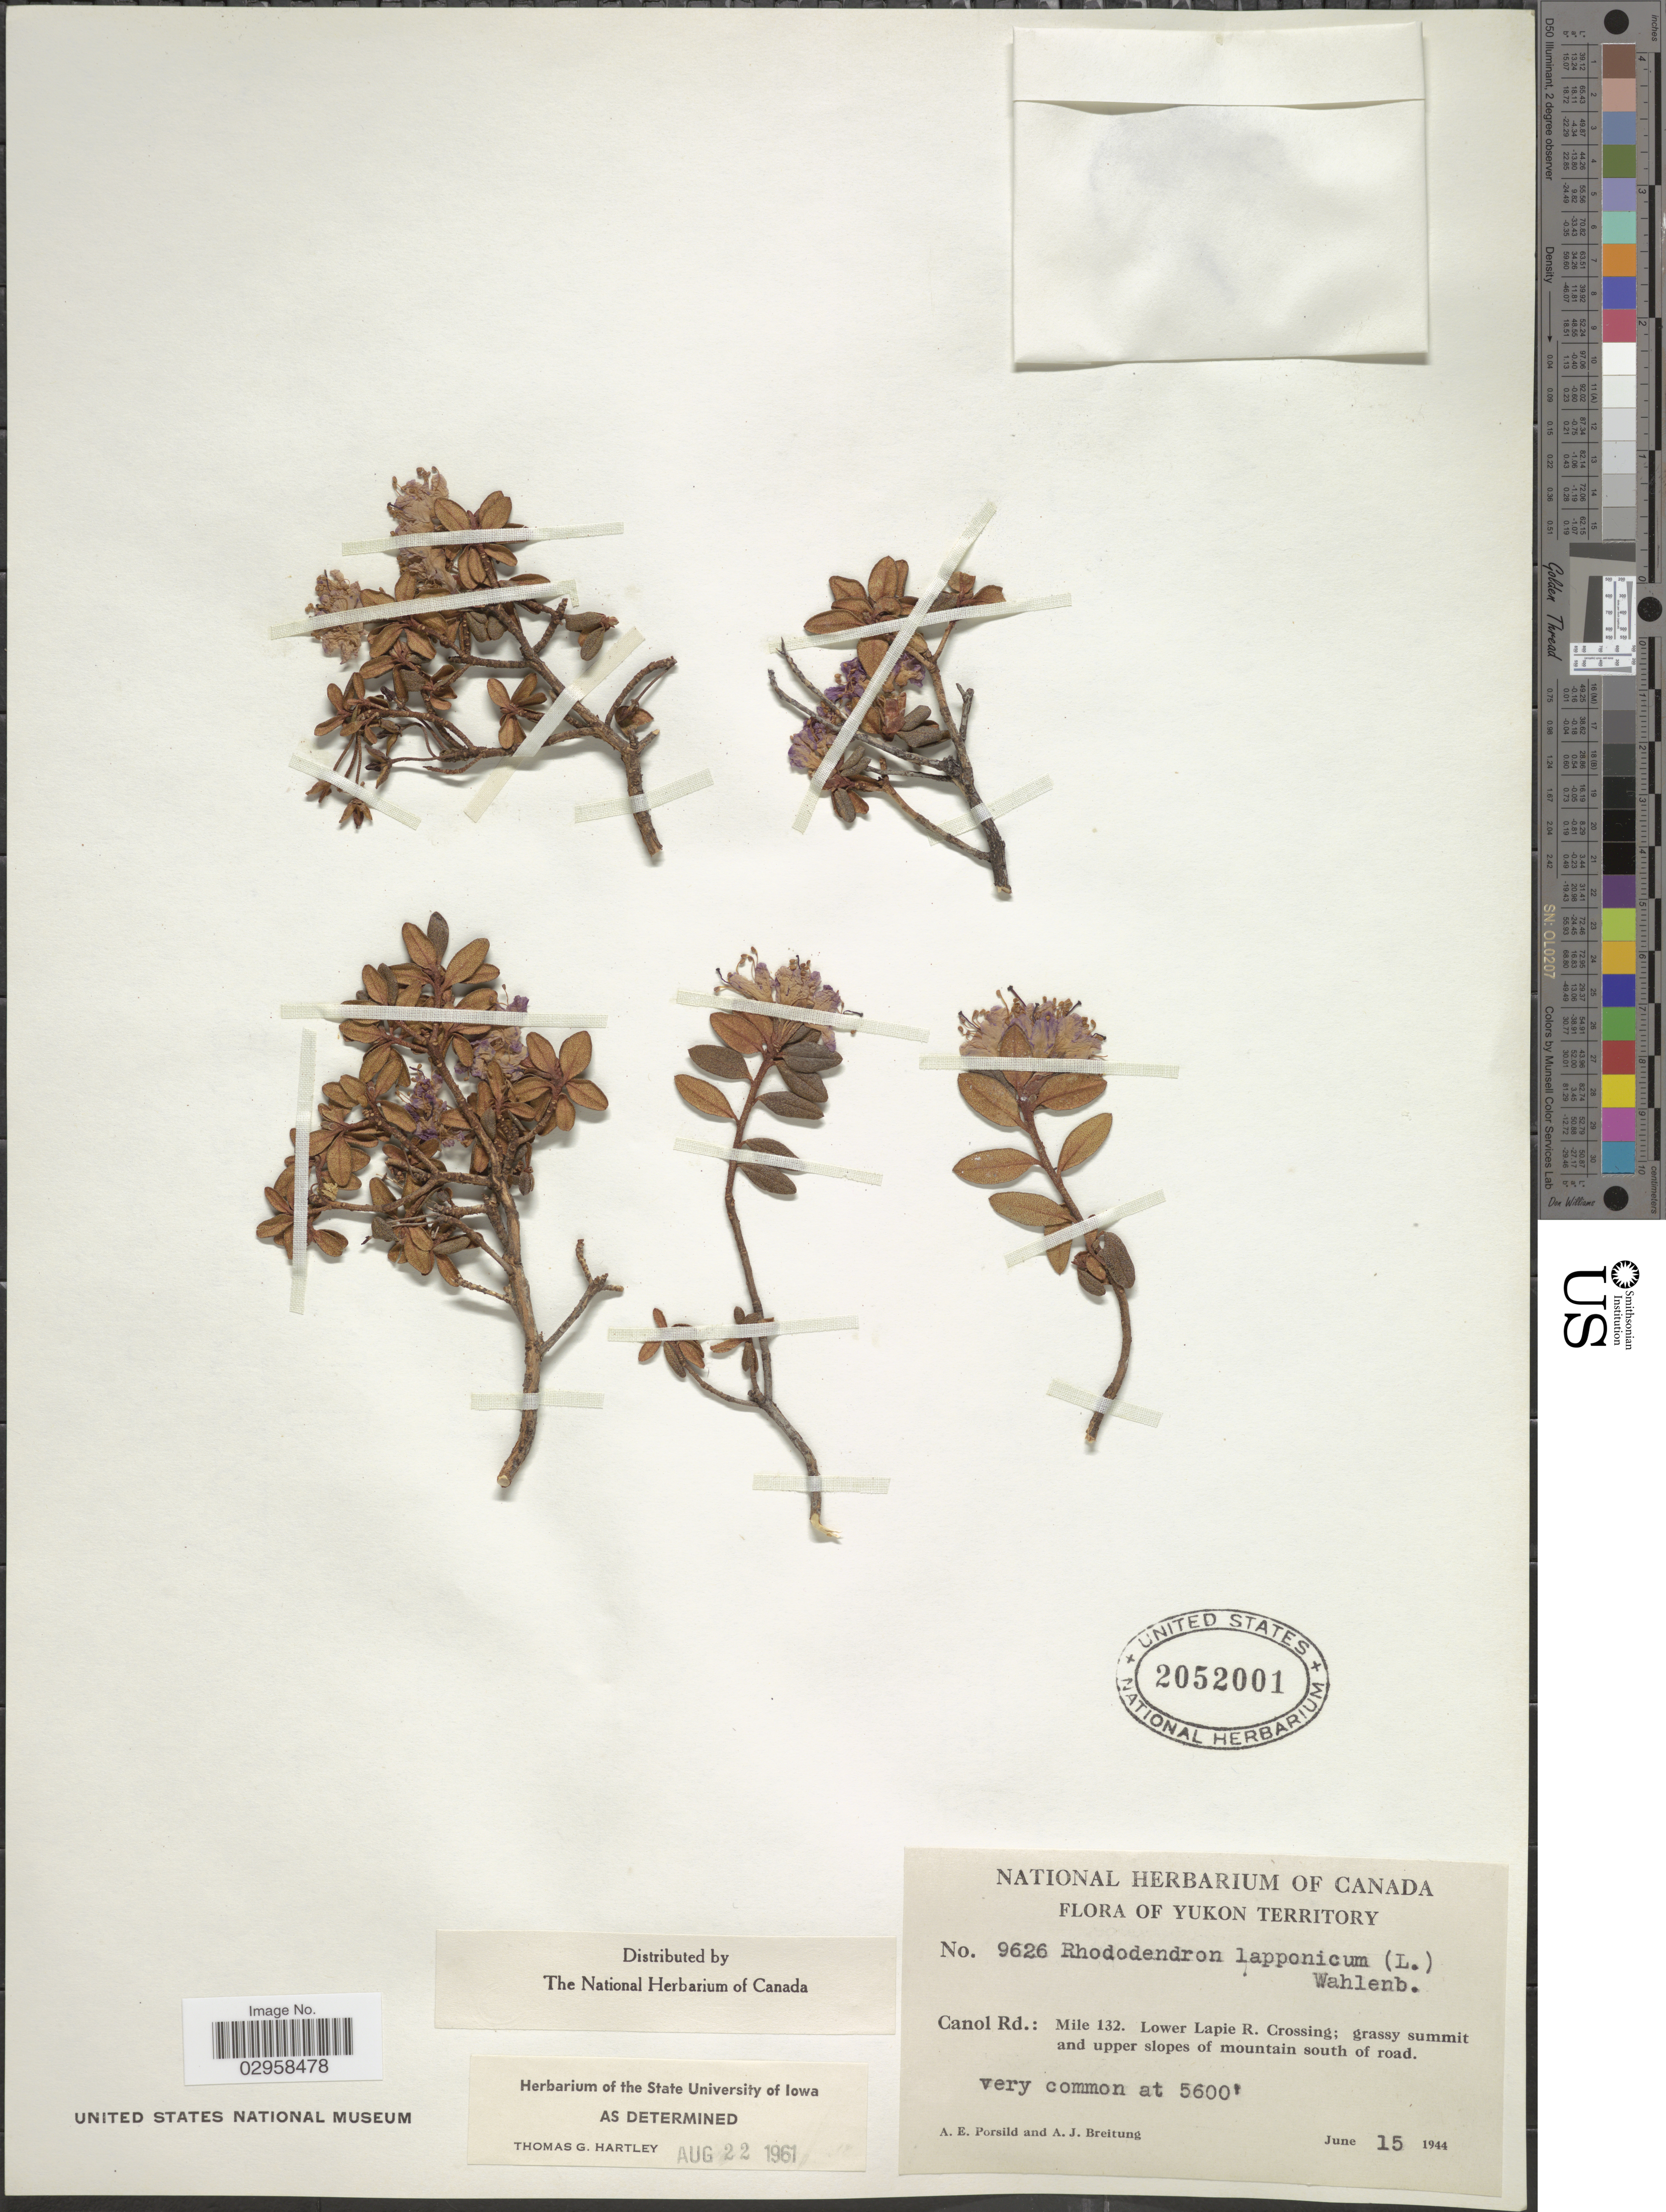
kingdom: Plantae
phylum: Tracheophyta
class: Magnoliopsida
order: Ericales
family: Ericaceae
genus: Rhododendron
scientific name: Rhododendron lapponicum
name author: (L.) Wahlenb.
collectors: A. E. Porsild & A. Breitung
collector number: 9626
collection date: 1944-06-15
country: Canada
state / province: Yukon Territory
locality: Canol Rd.: Mile 132. Lower Lapie R. Crossing; grassy summit and upper slopes of mountain south of road.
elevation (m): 1707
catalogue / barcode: US 2052001